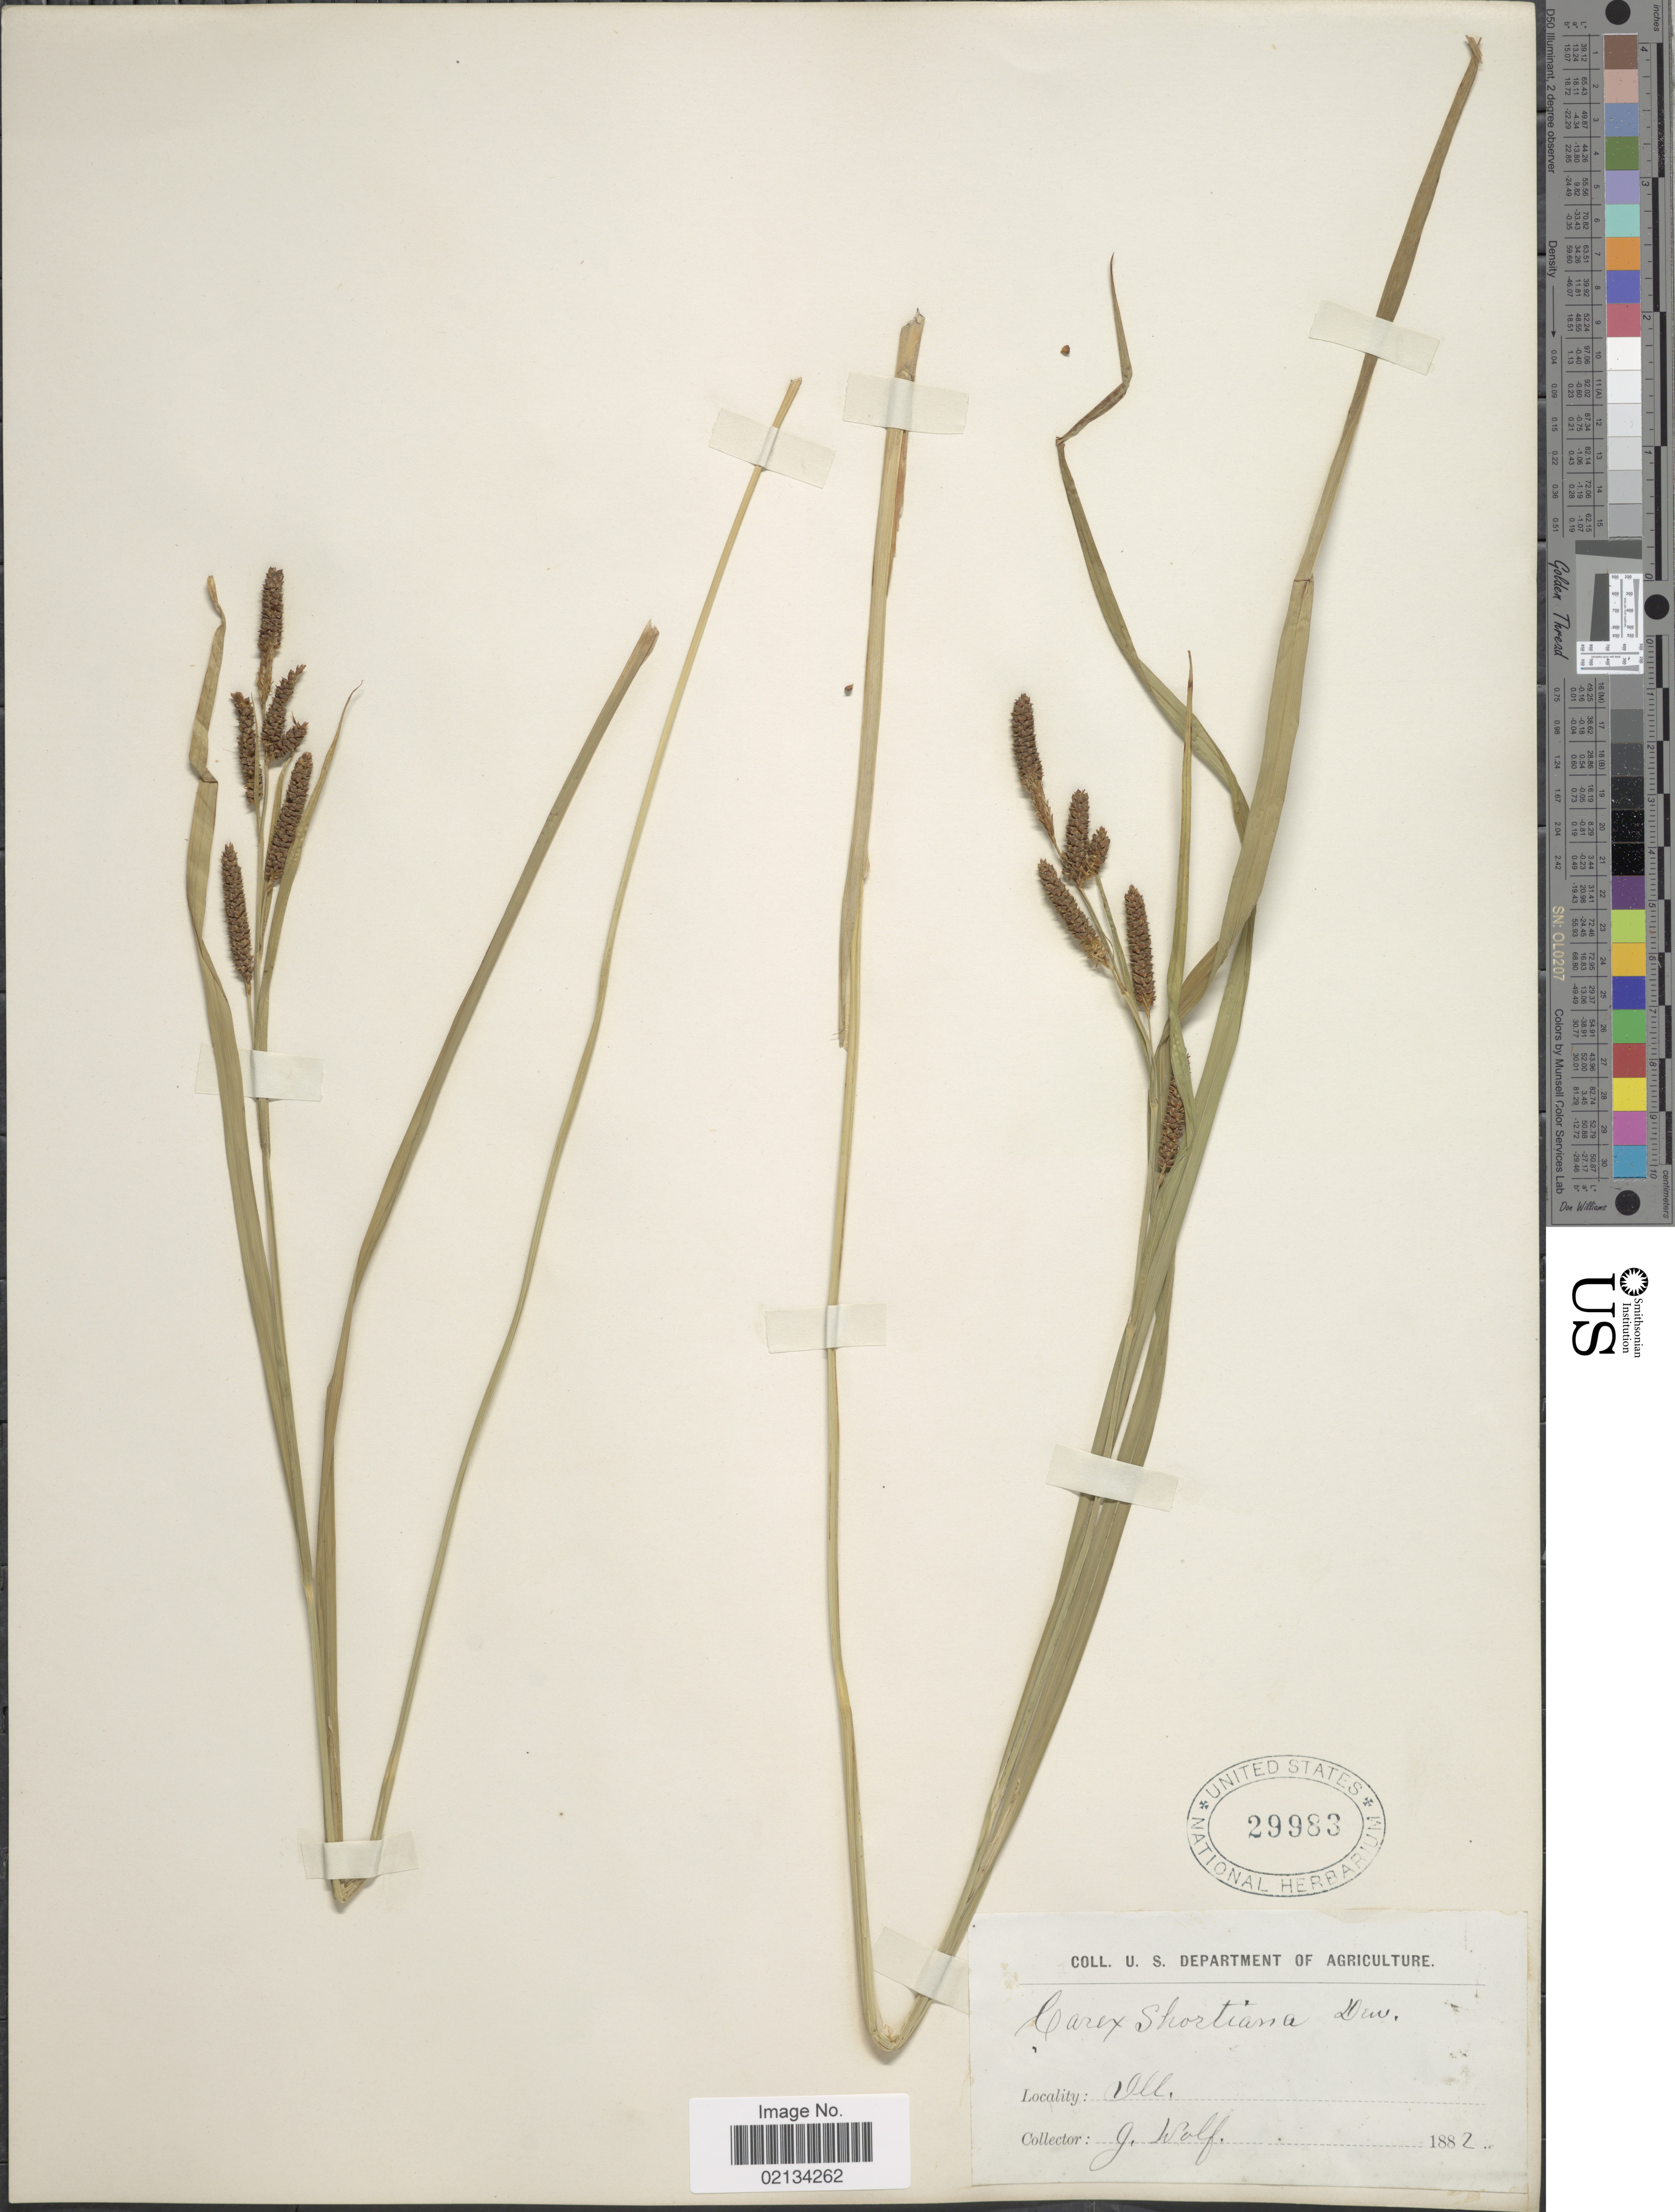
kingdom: Plantae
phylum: Tracheophyta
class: Liliopsida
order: Poales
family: Cyperaceae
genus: Carex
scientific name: Carex shortiana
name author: Dewey & Torr.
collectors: J. Wolf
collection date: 1882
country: United States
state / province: Illinois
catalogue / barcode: US 29983